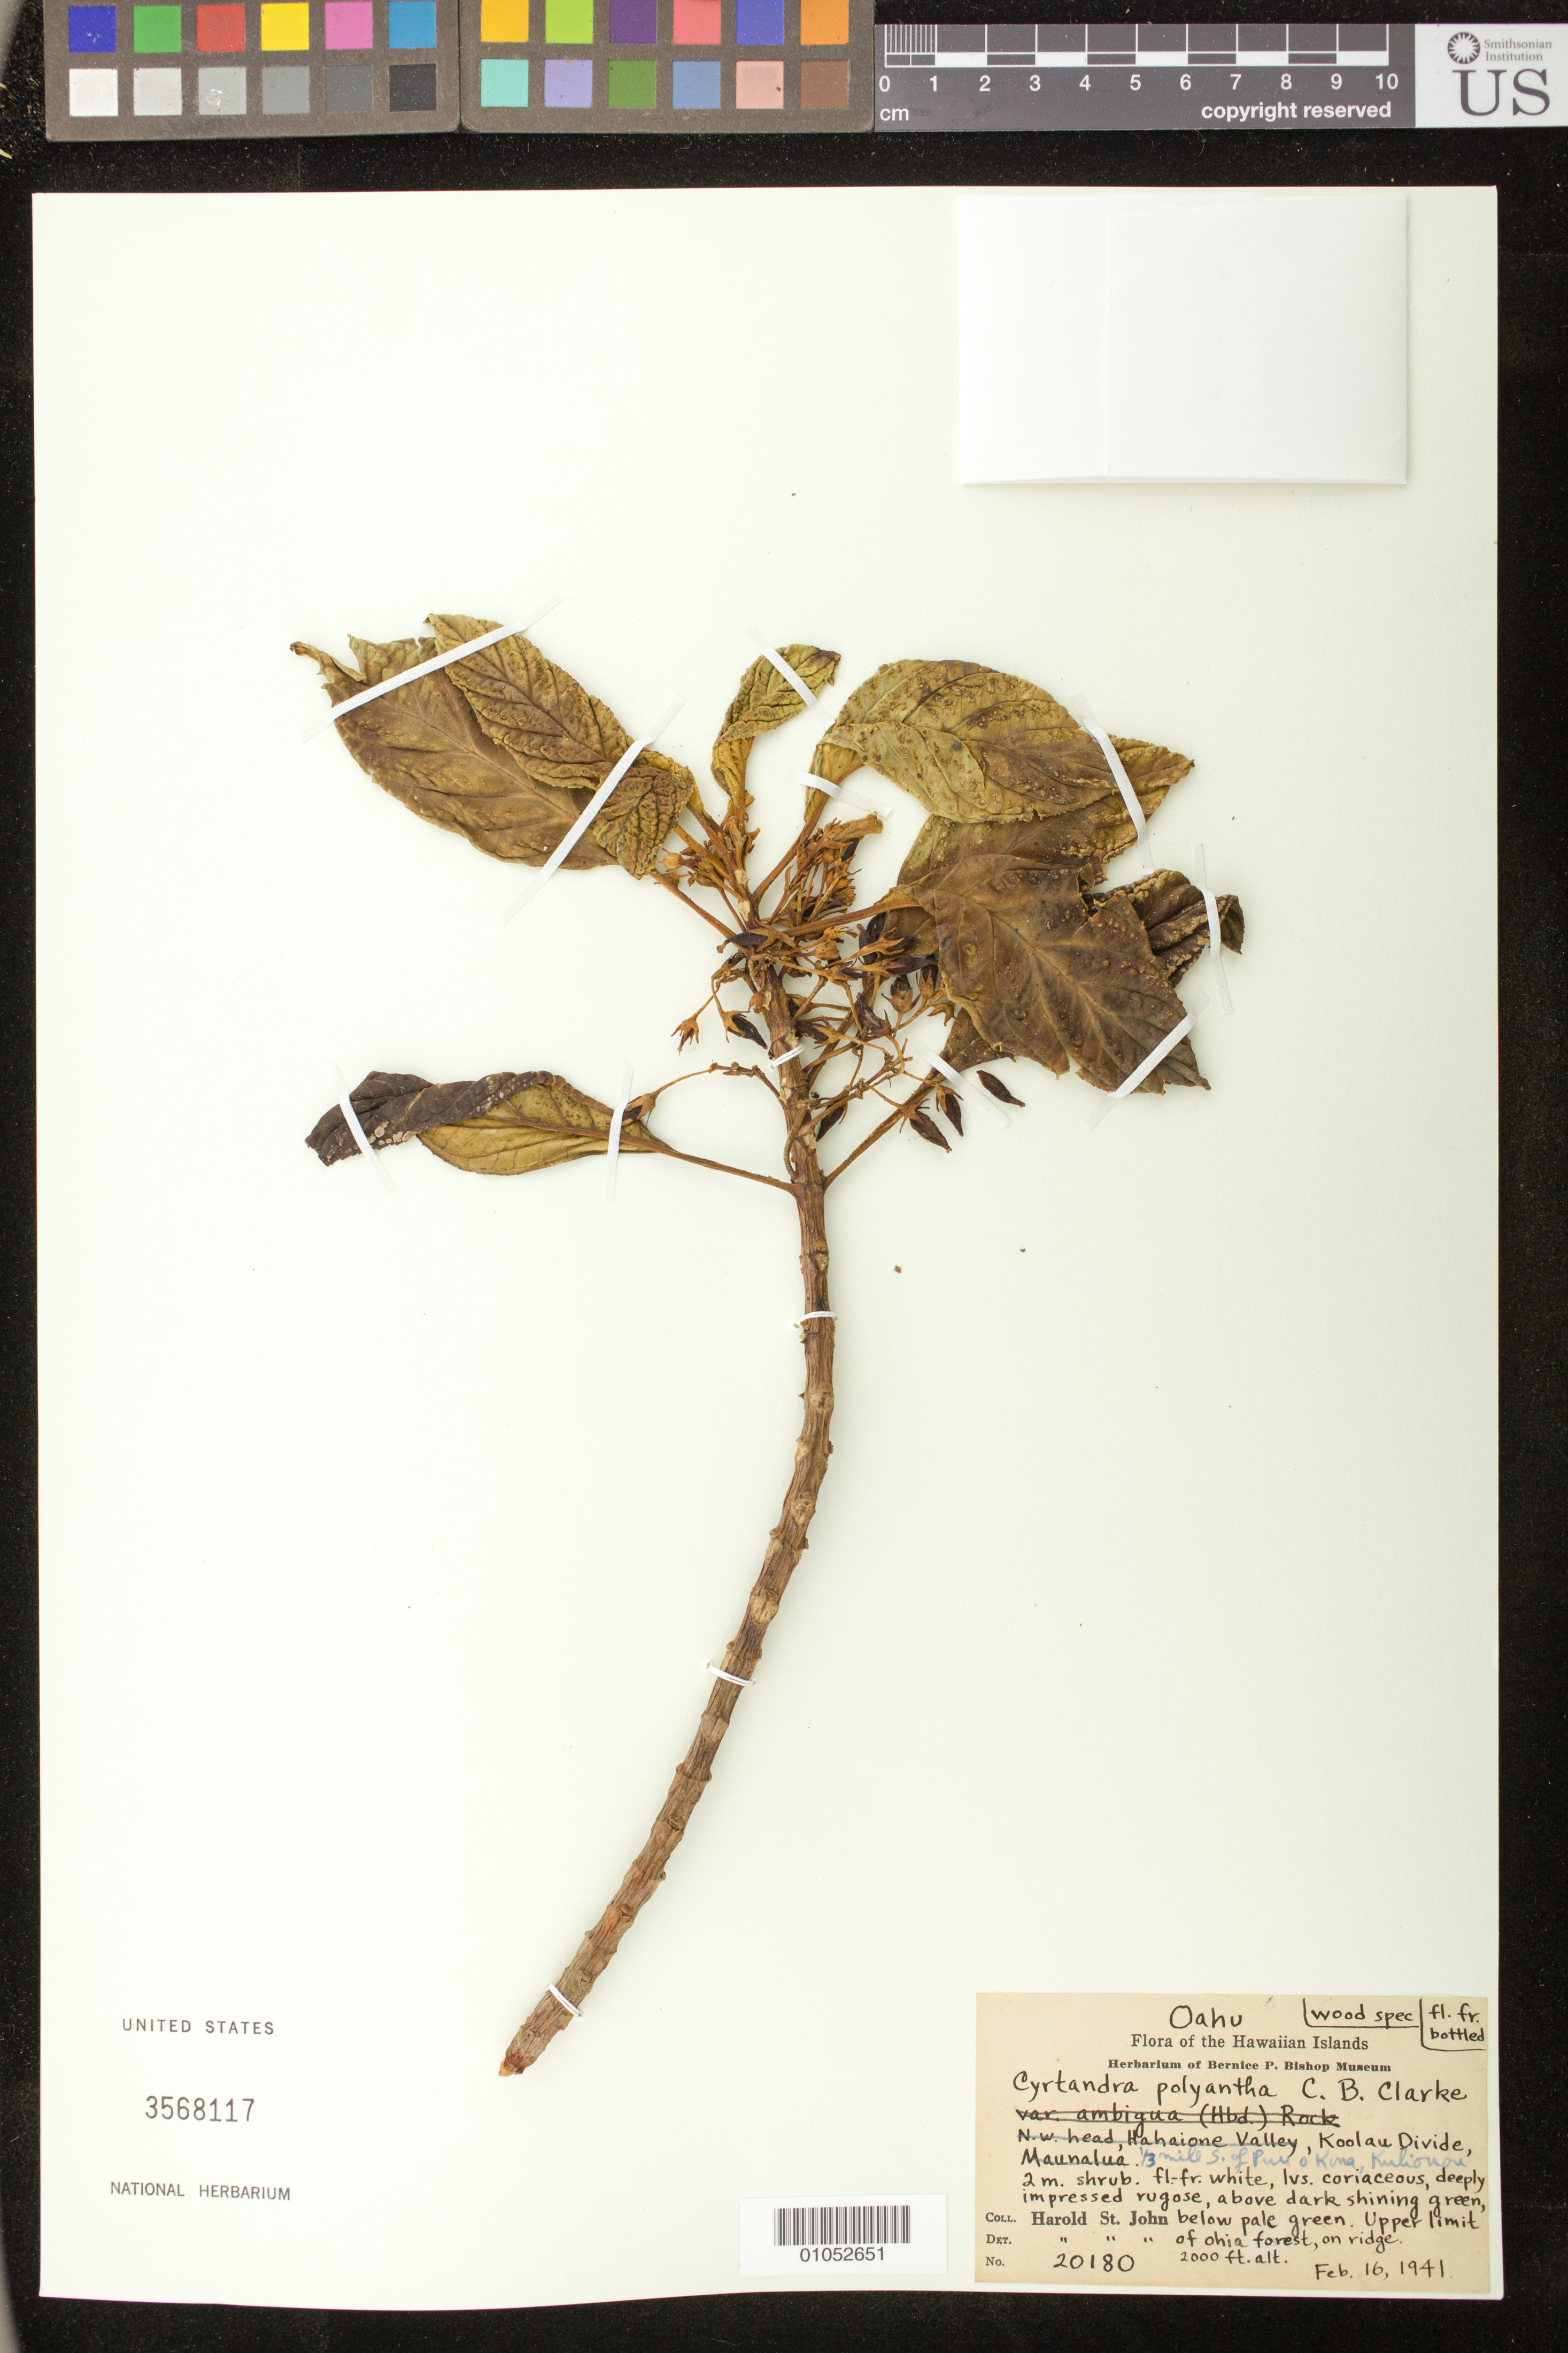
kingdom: Plantae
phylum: Tracheophyta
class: Magnoliopsida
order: Lamiales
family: Gesneriaceae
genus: Cyrtandra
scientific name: Cyrtandra polyantha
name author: C.B. Clarke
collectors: H. St. John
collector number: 20180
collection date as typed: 16 Feb 1941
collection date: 1941-02-16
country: United States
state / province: Hawaii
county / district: Honolulu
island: Oahu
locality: Koolau Divide, 1/3 mile S. of Puu Okona, Kuliouou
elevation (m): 610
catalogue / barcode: US 3568117